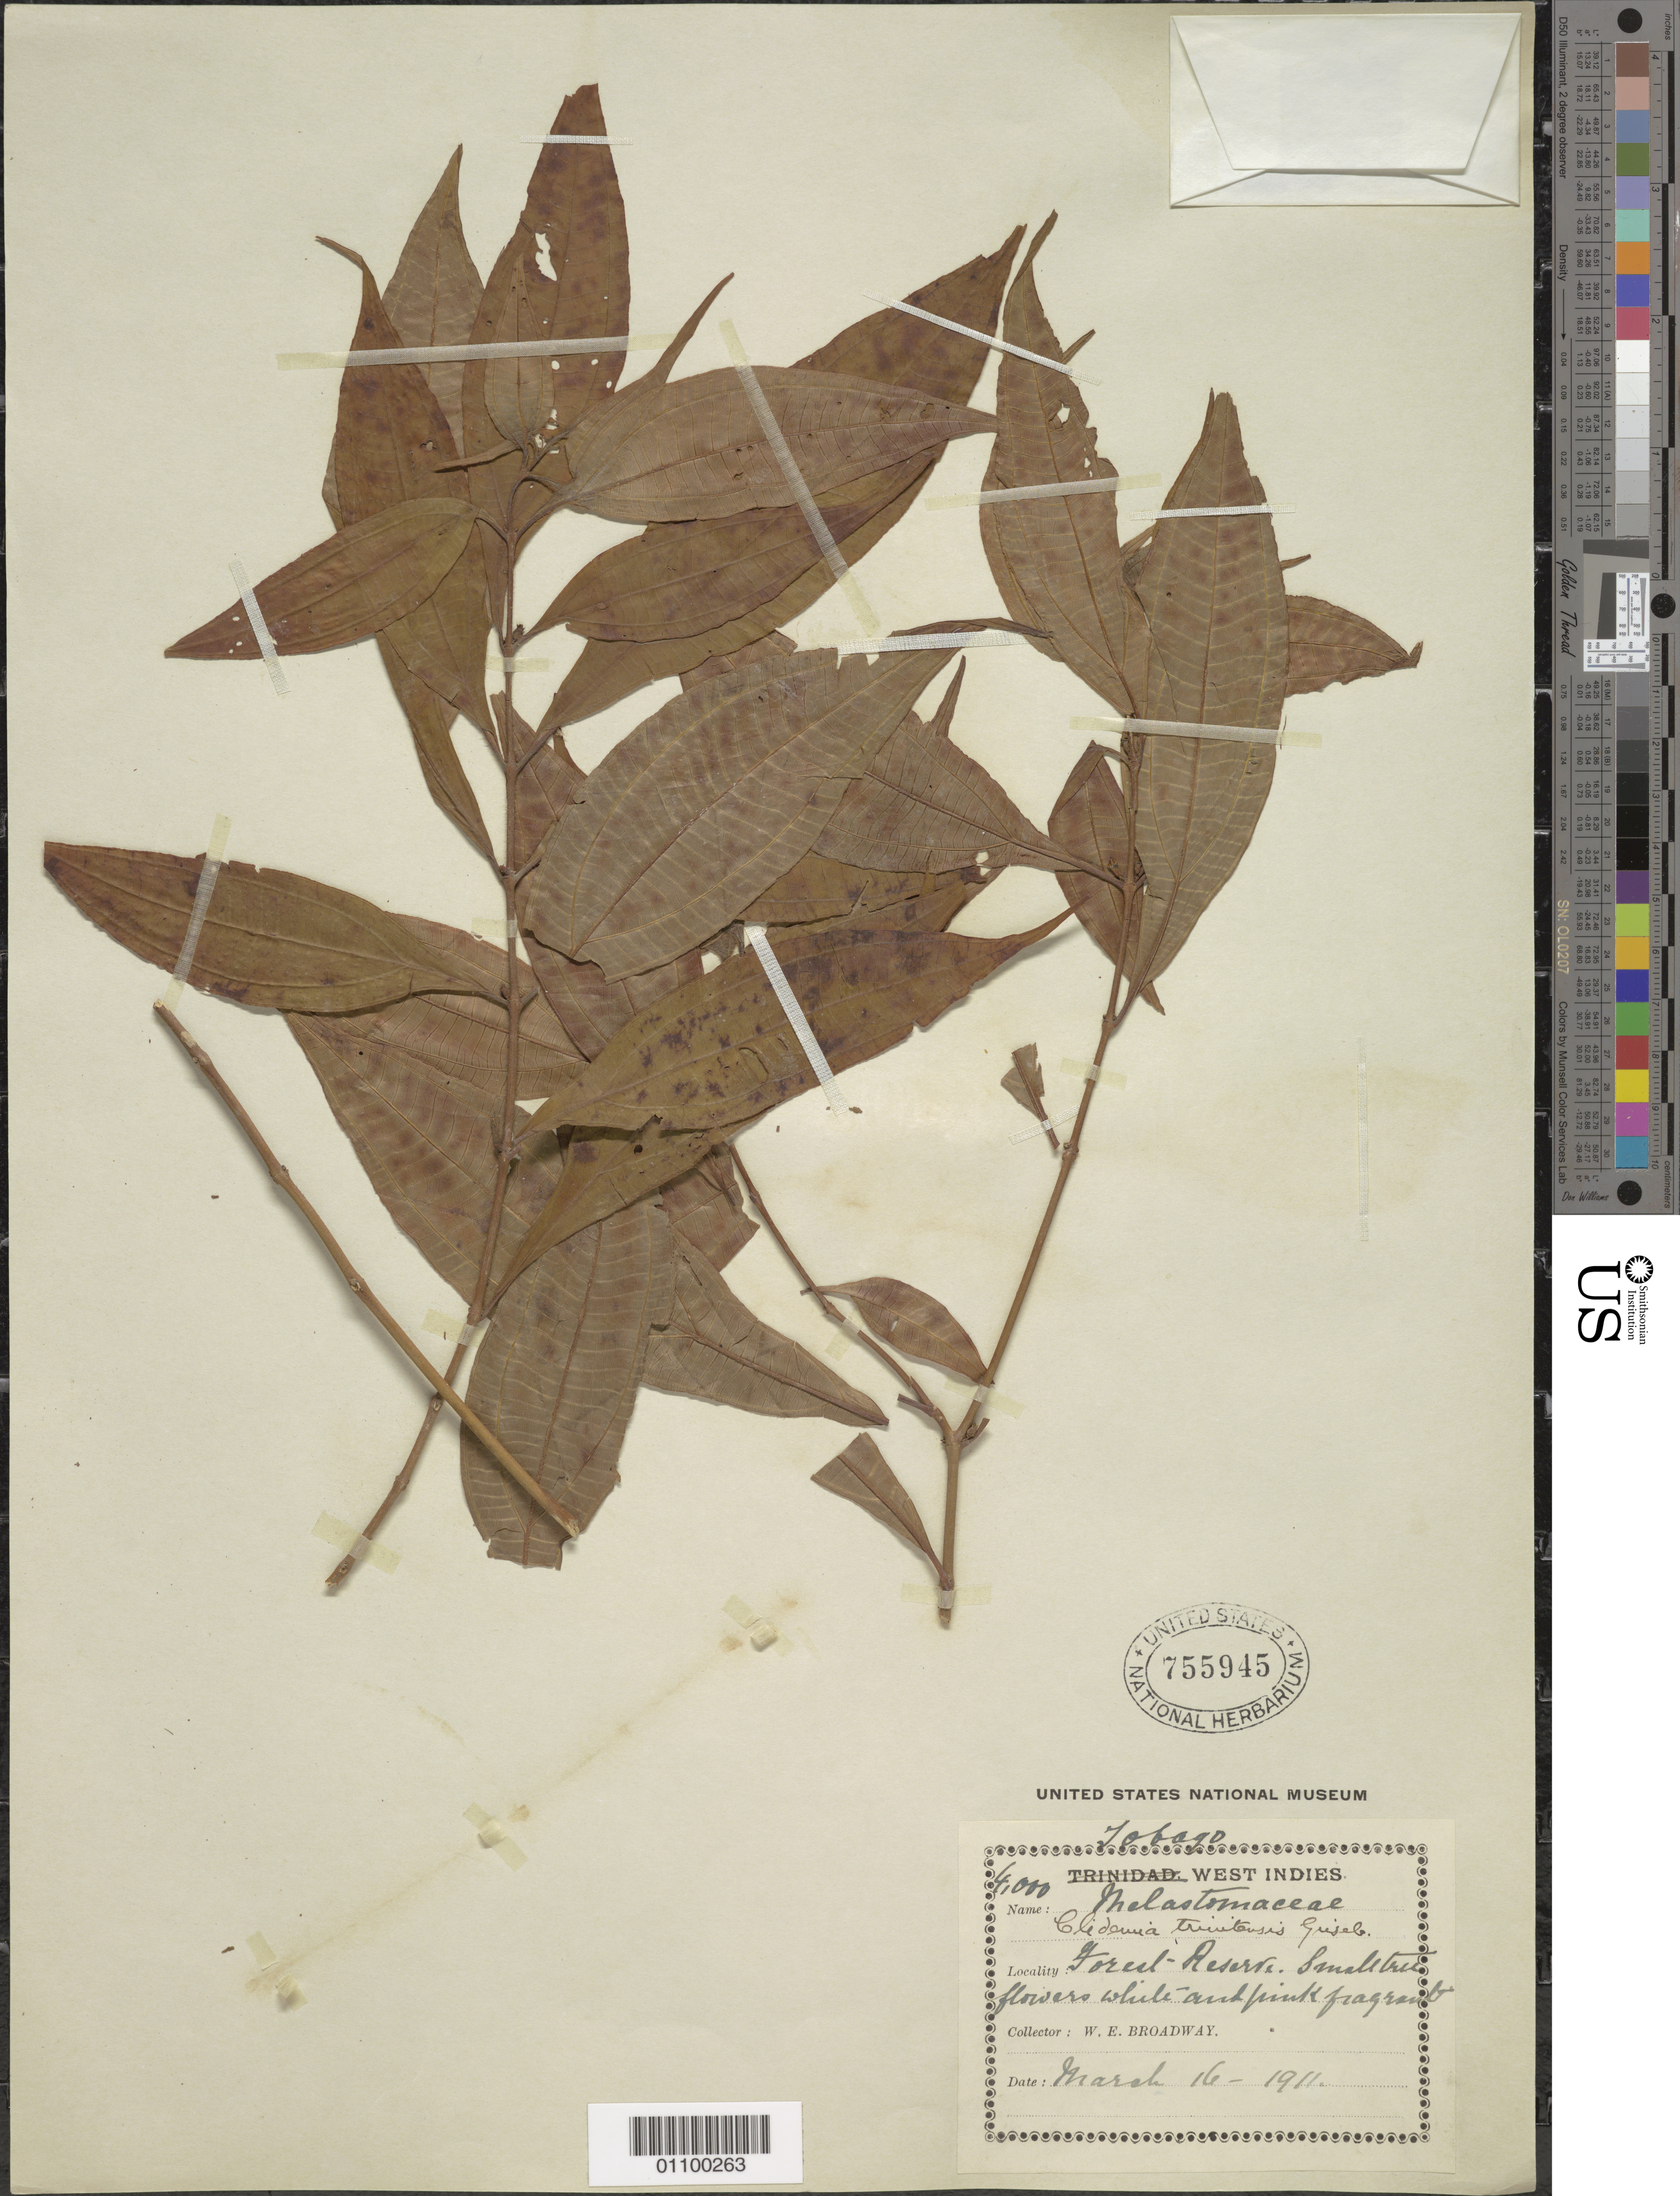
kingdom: Plantae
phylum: Tracheophyta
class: Magnoliopsida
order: Myrtales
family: Melastomataceae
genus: Clidemia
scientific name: Clidemia trinitensis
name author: (Crueg.) Griseb.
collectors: W. E. Broadway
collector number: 4000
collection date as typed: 16 Mar 1911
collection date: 1911-03-16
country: Trinidad and Tobago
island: Tobago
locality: Forest Reserve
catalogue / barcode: US 755945